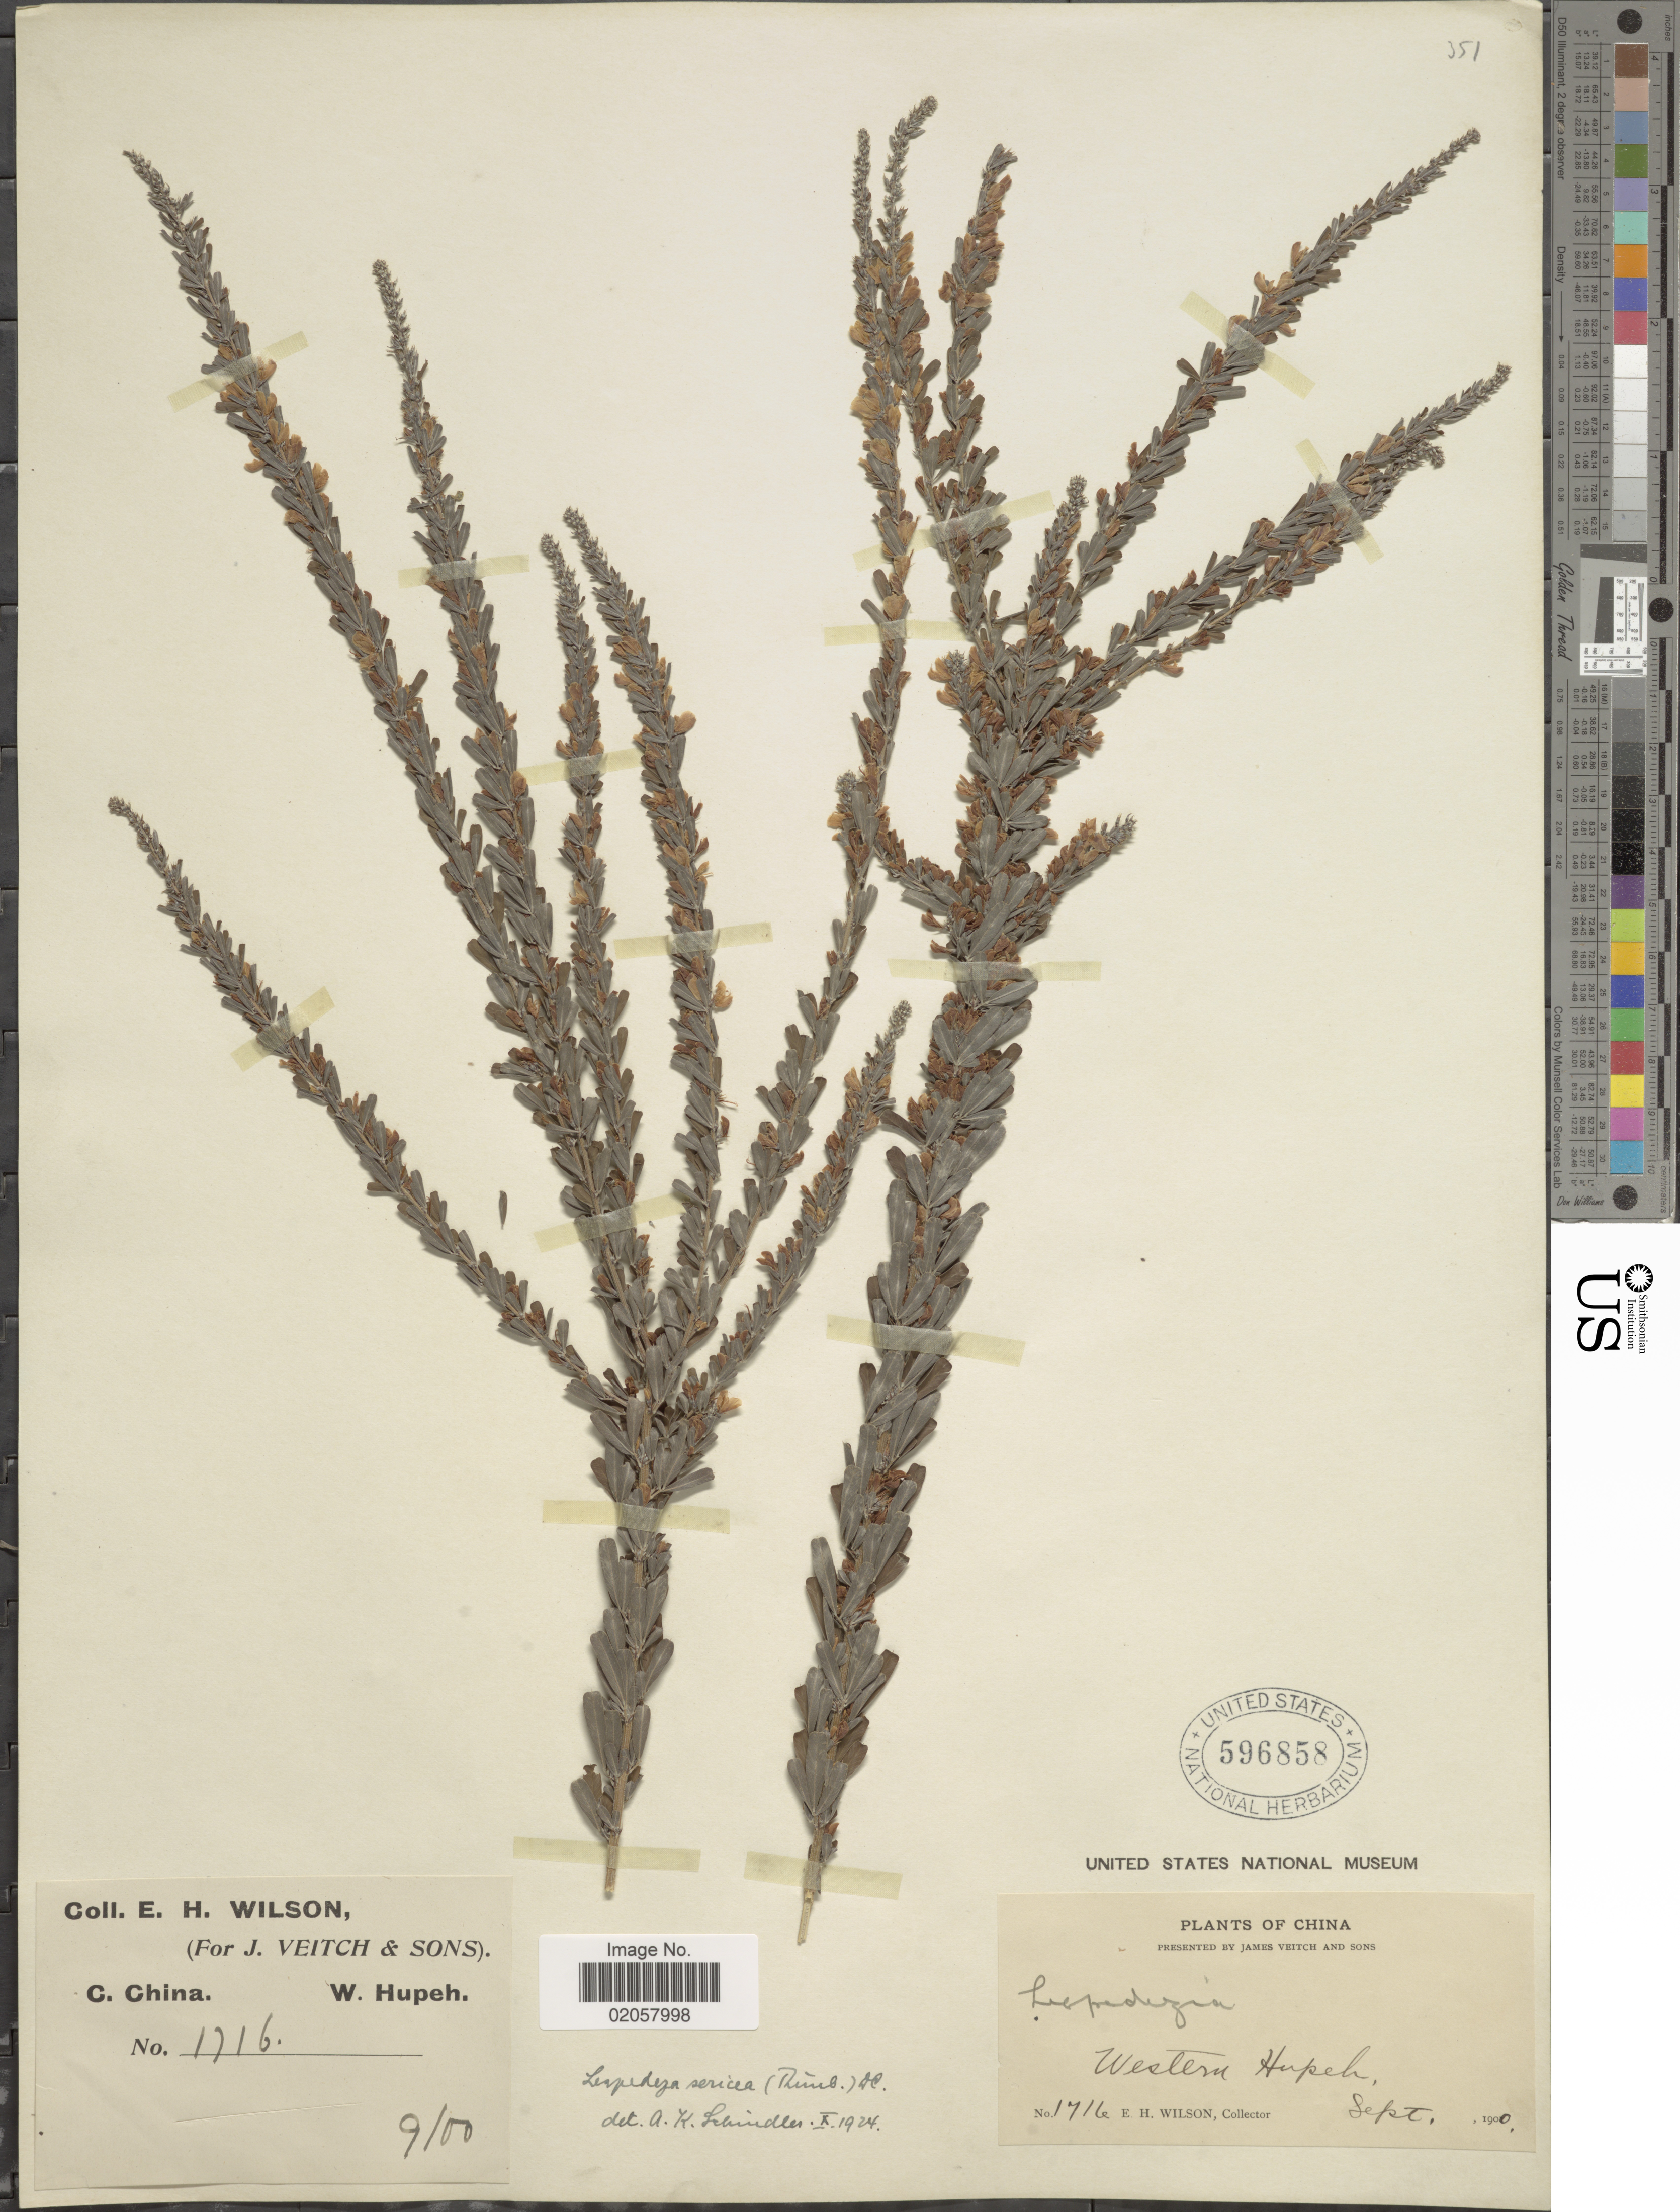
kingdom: Plantae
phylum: Tracheophyta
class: Magnoliopsida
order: Fabales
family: Fabaceae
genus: Lespedeza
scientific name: Lespedeza cuneata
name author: (Dum. Cours.) G. Don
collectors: E. Wilson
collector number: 1716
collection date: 1900-09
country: China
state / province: Hubei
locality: C. China, W. Hupeh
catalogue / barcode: US 596858